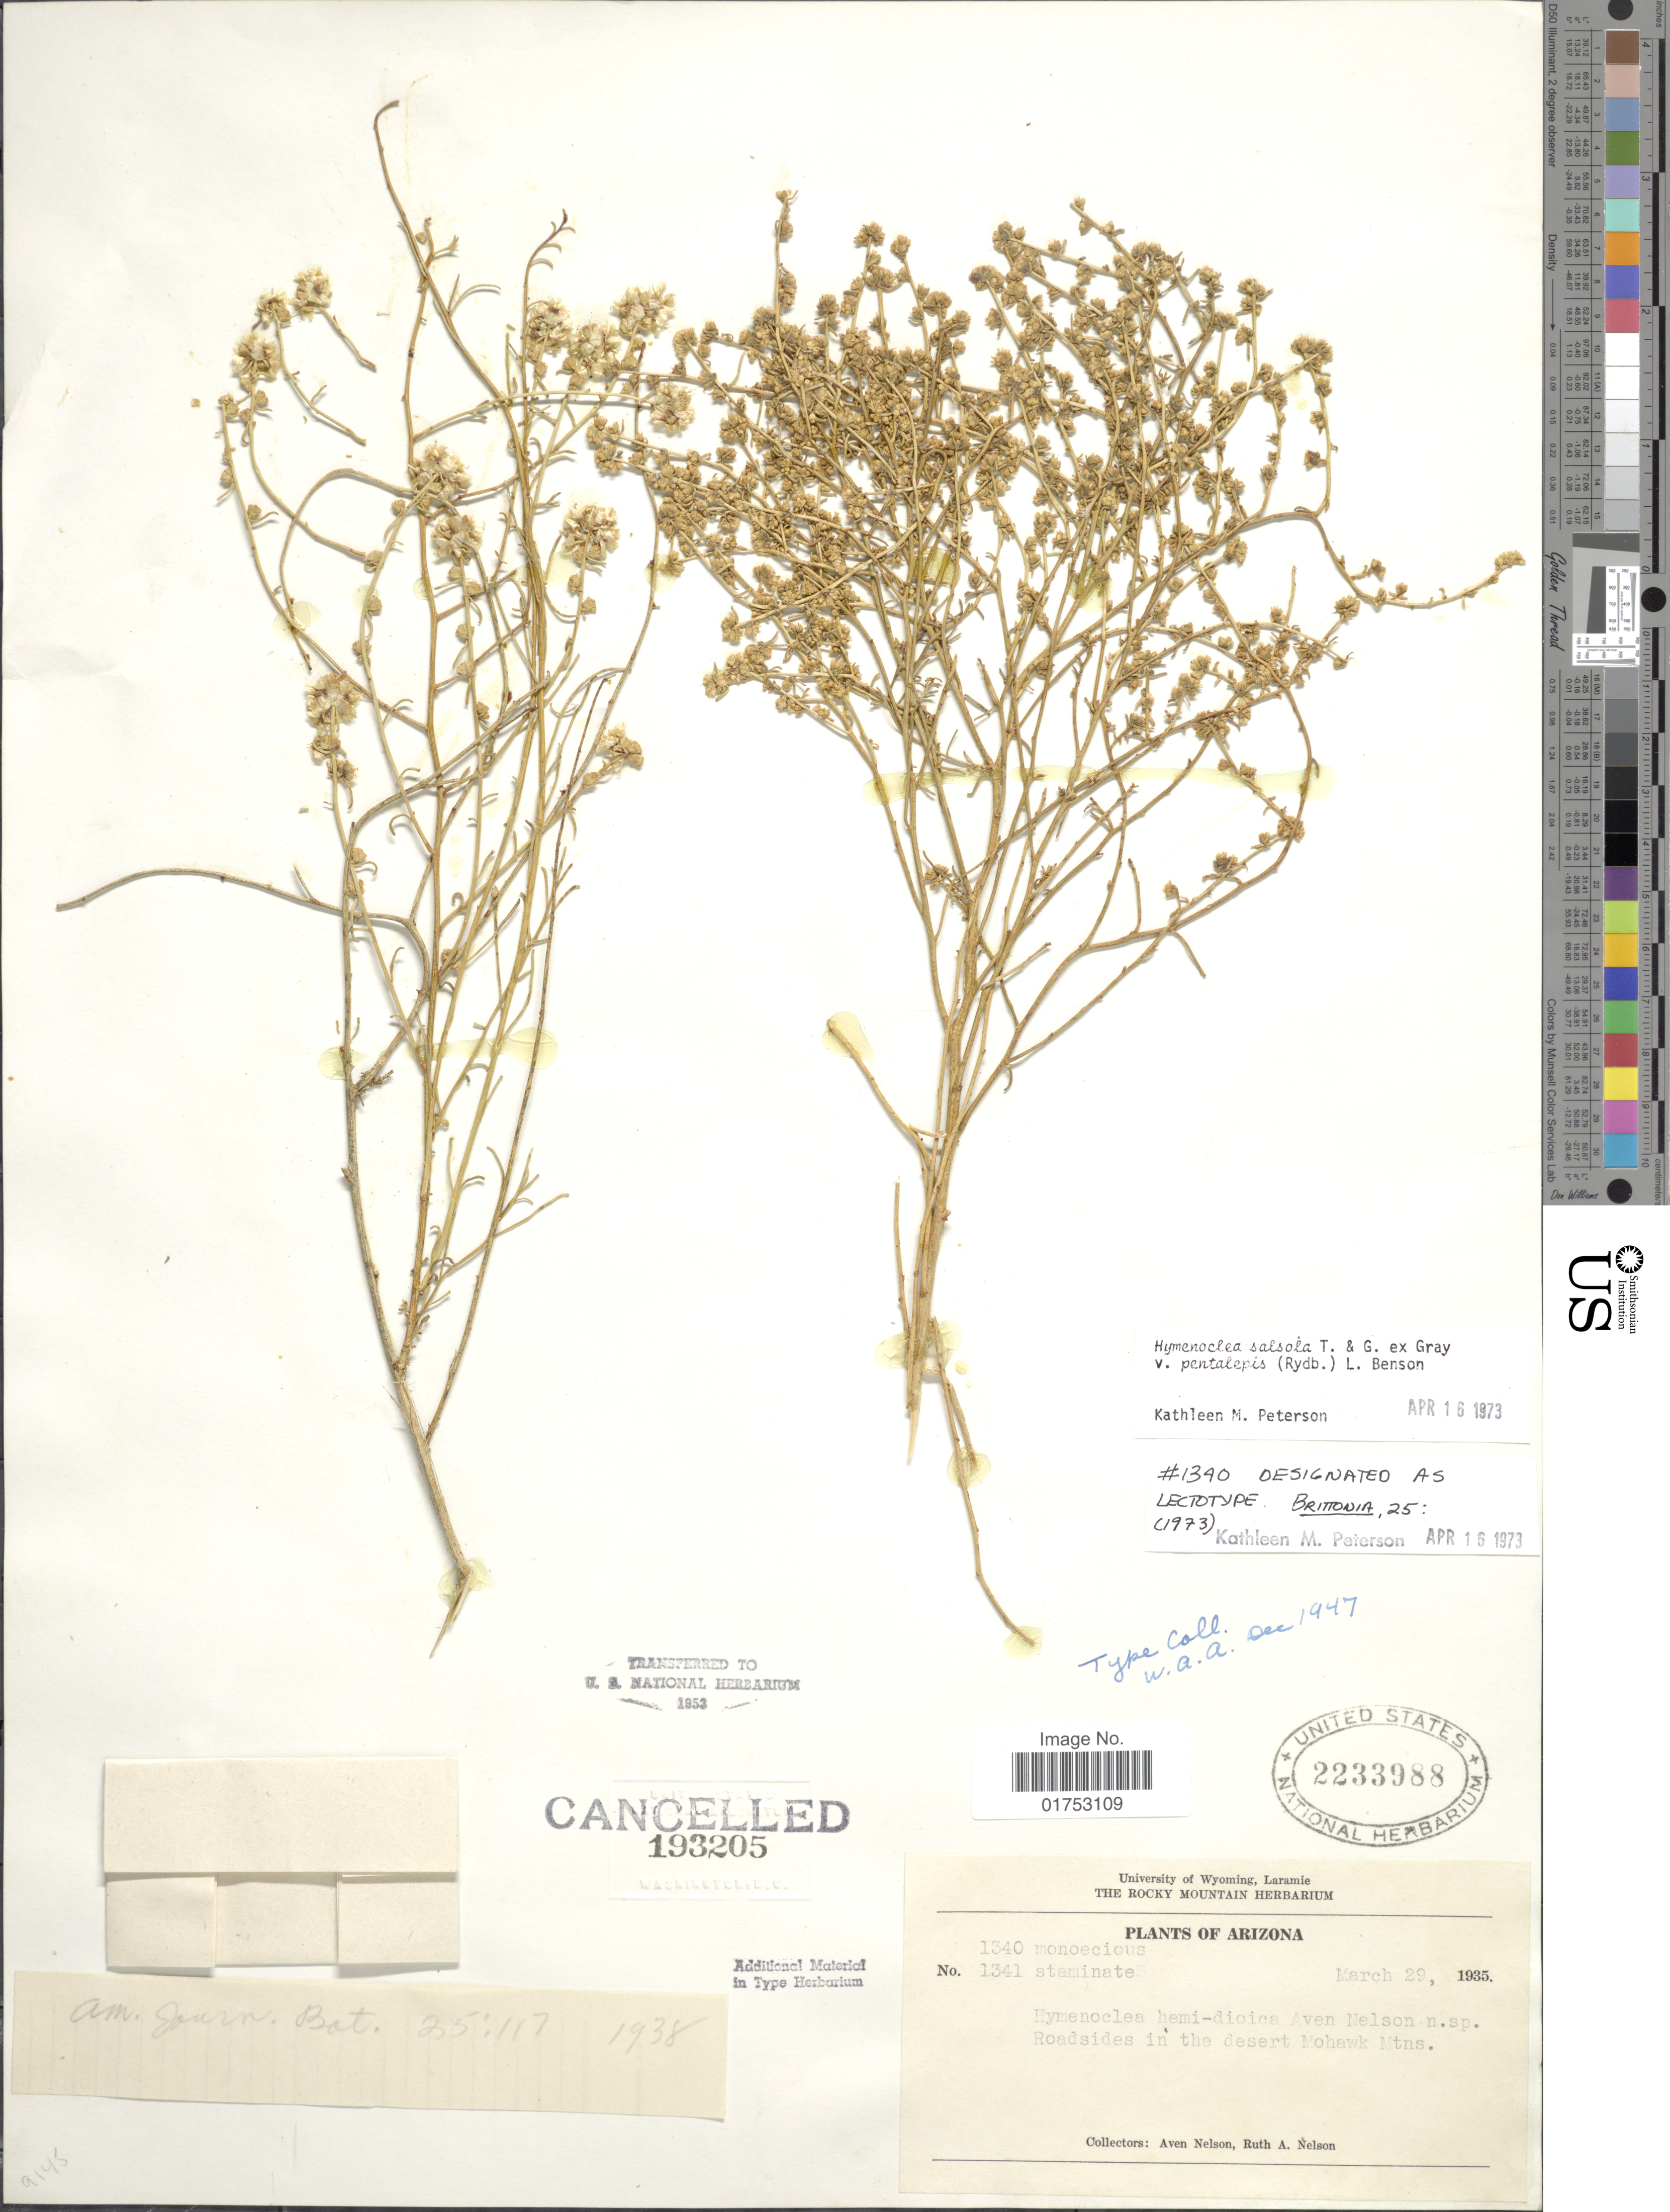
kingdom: Plantae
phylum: Tracheophyta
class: Magnoliopsida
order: Asterales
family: Asteraceae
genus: Hymenoclea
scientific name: Hymenoclea salsola var. pentalepis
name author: (Rydb.) L.D. Benson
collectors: A. Nelson & R. A. Nelson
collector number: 1340/1341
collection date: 1935-03-29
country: United States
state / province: Arizona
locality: Desert Mohawk Mtns.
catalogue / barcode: US 2233988